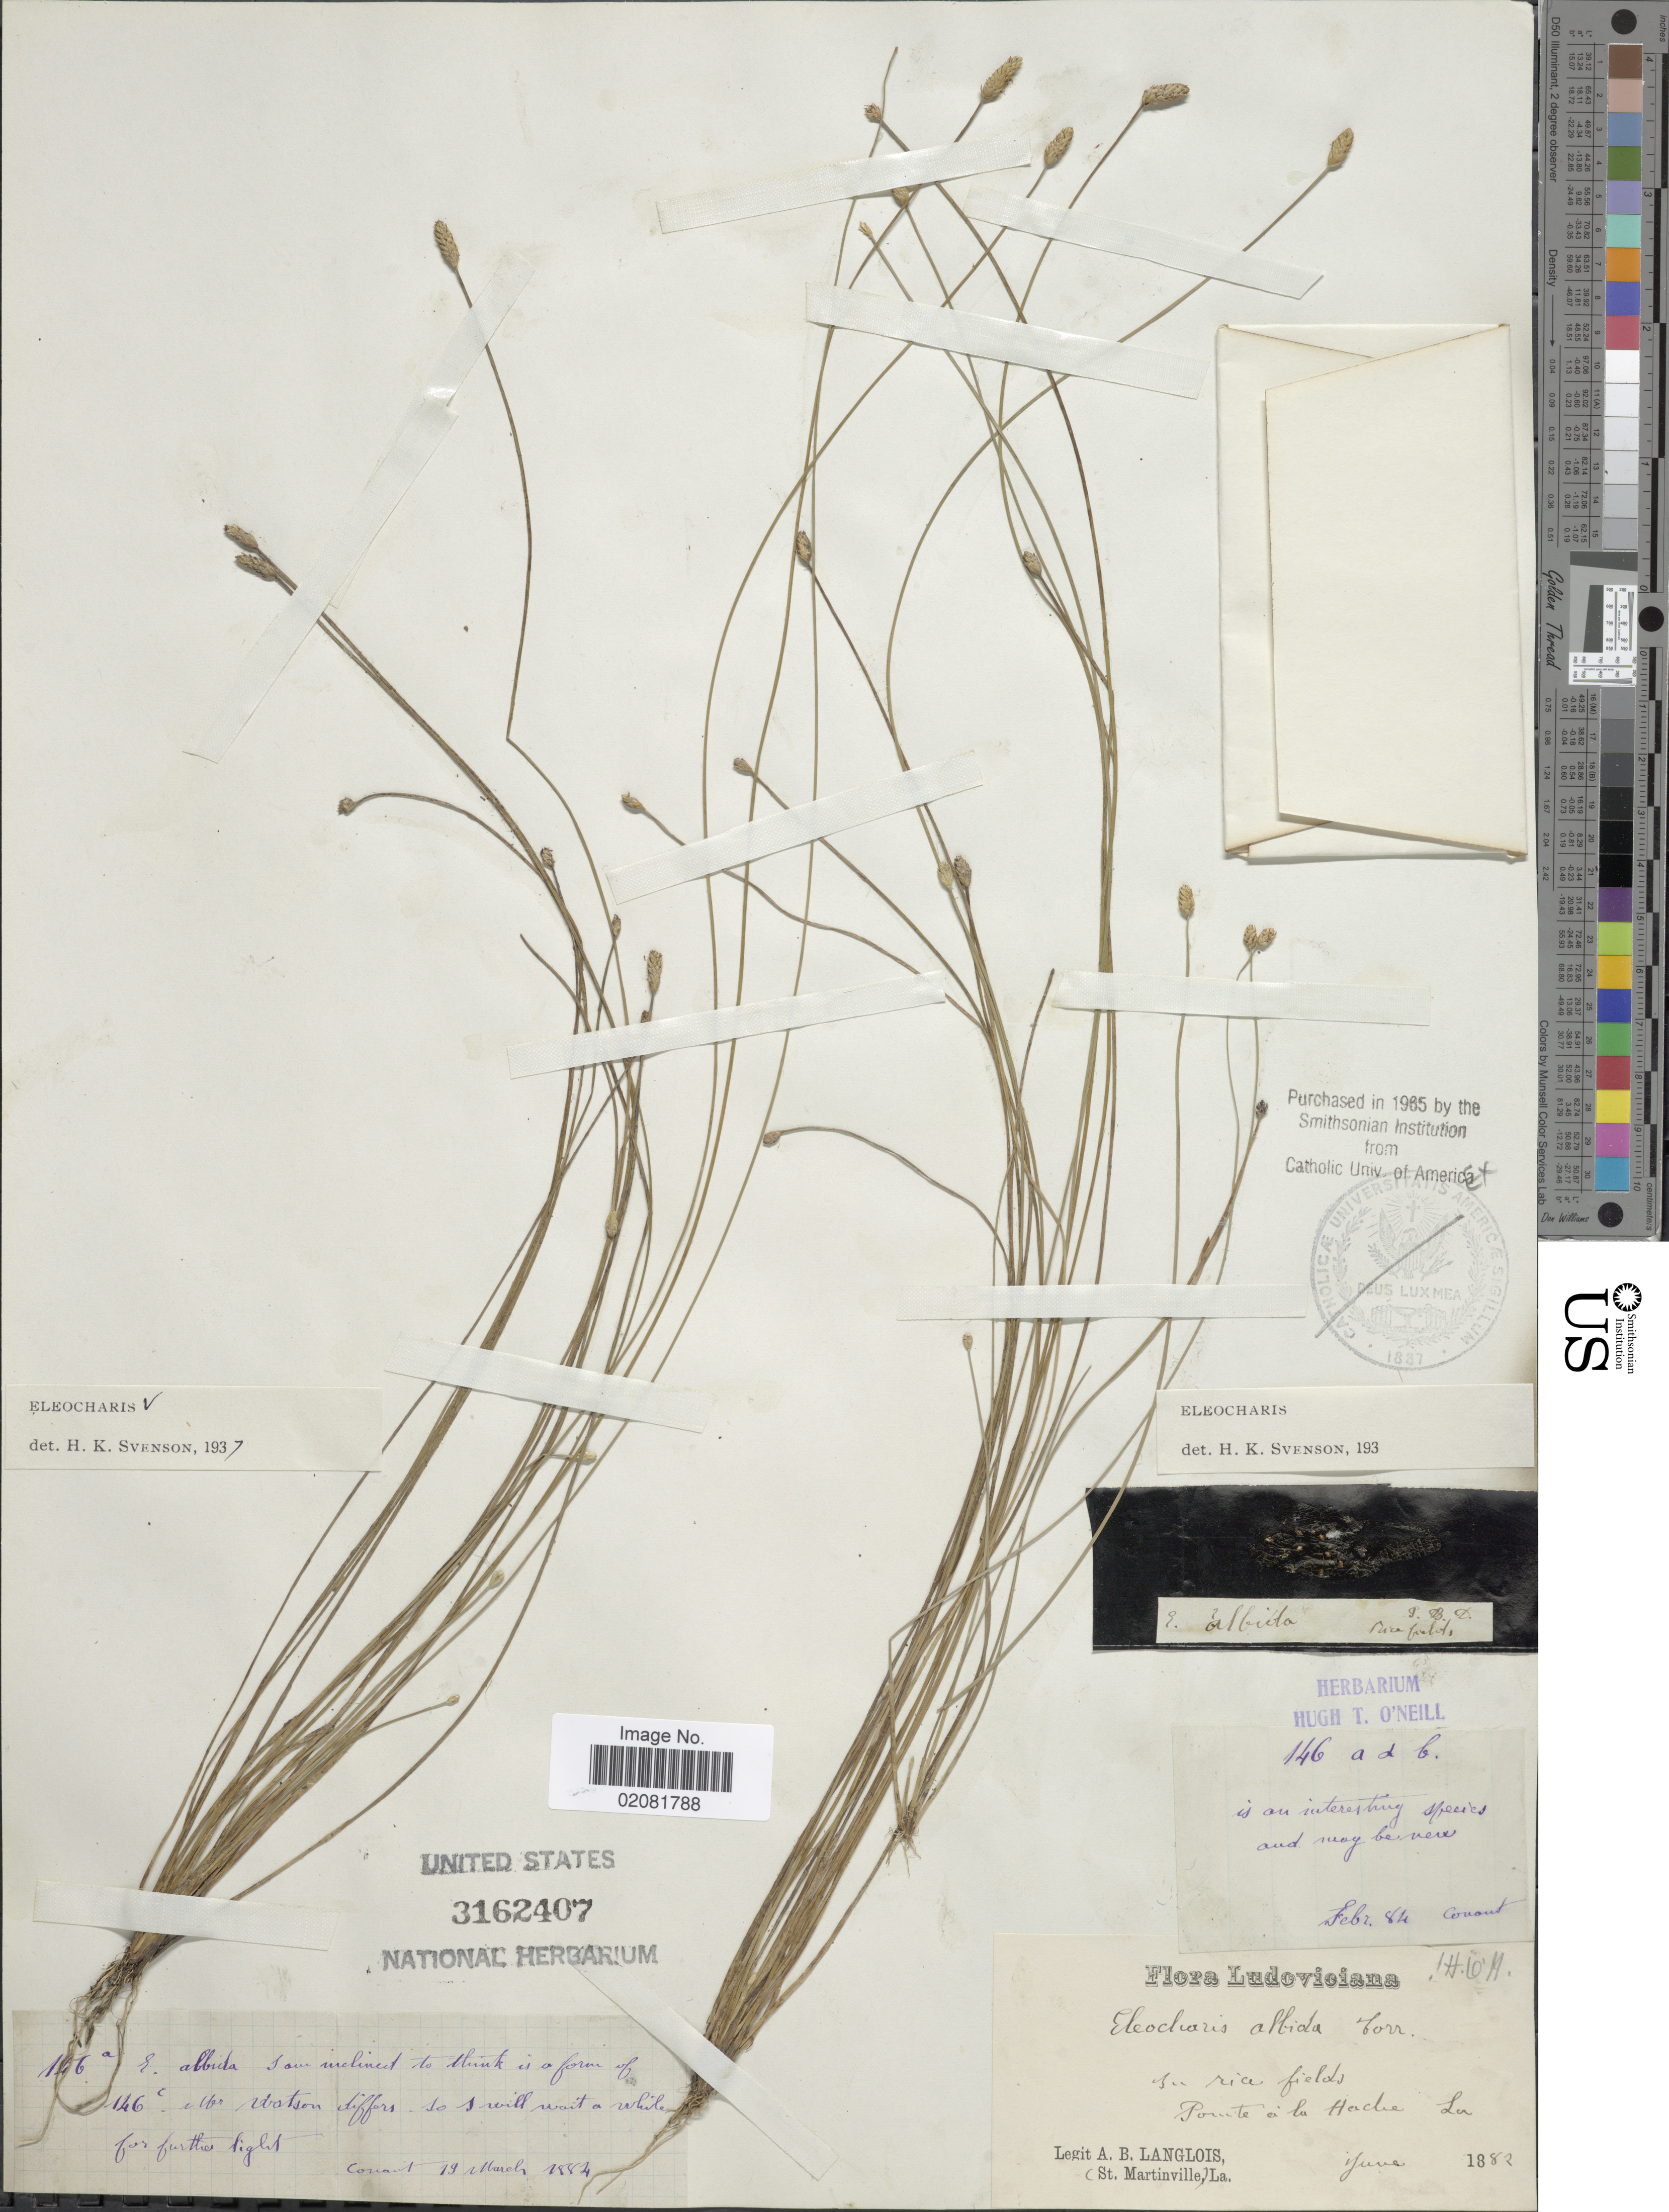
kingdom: Plantae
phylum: Tracheophyta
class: Liliopsida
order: Poales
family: Cyperaceae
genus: Eleocharis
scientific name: Eleocharis albida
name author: Torr.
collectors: A. Langlois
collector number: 126a*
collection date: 1882-06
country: United States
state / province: Louisiana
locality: Pointe a la Hache La. Ludoviciana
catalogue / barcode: US 3162407